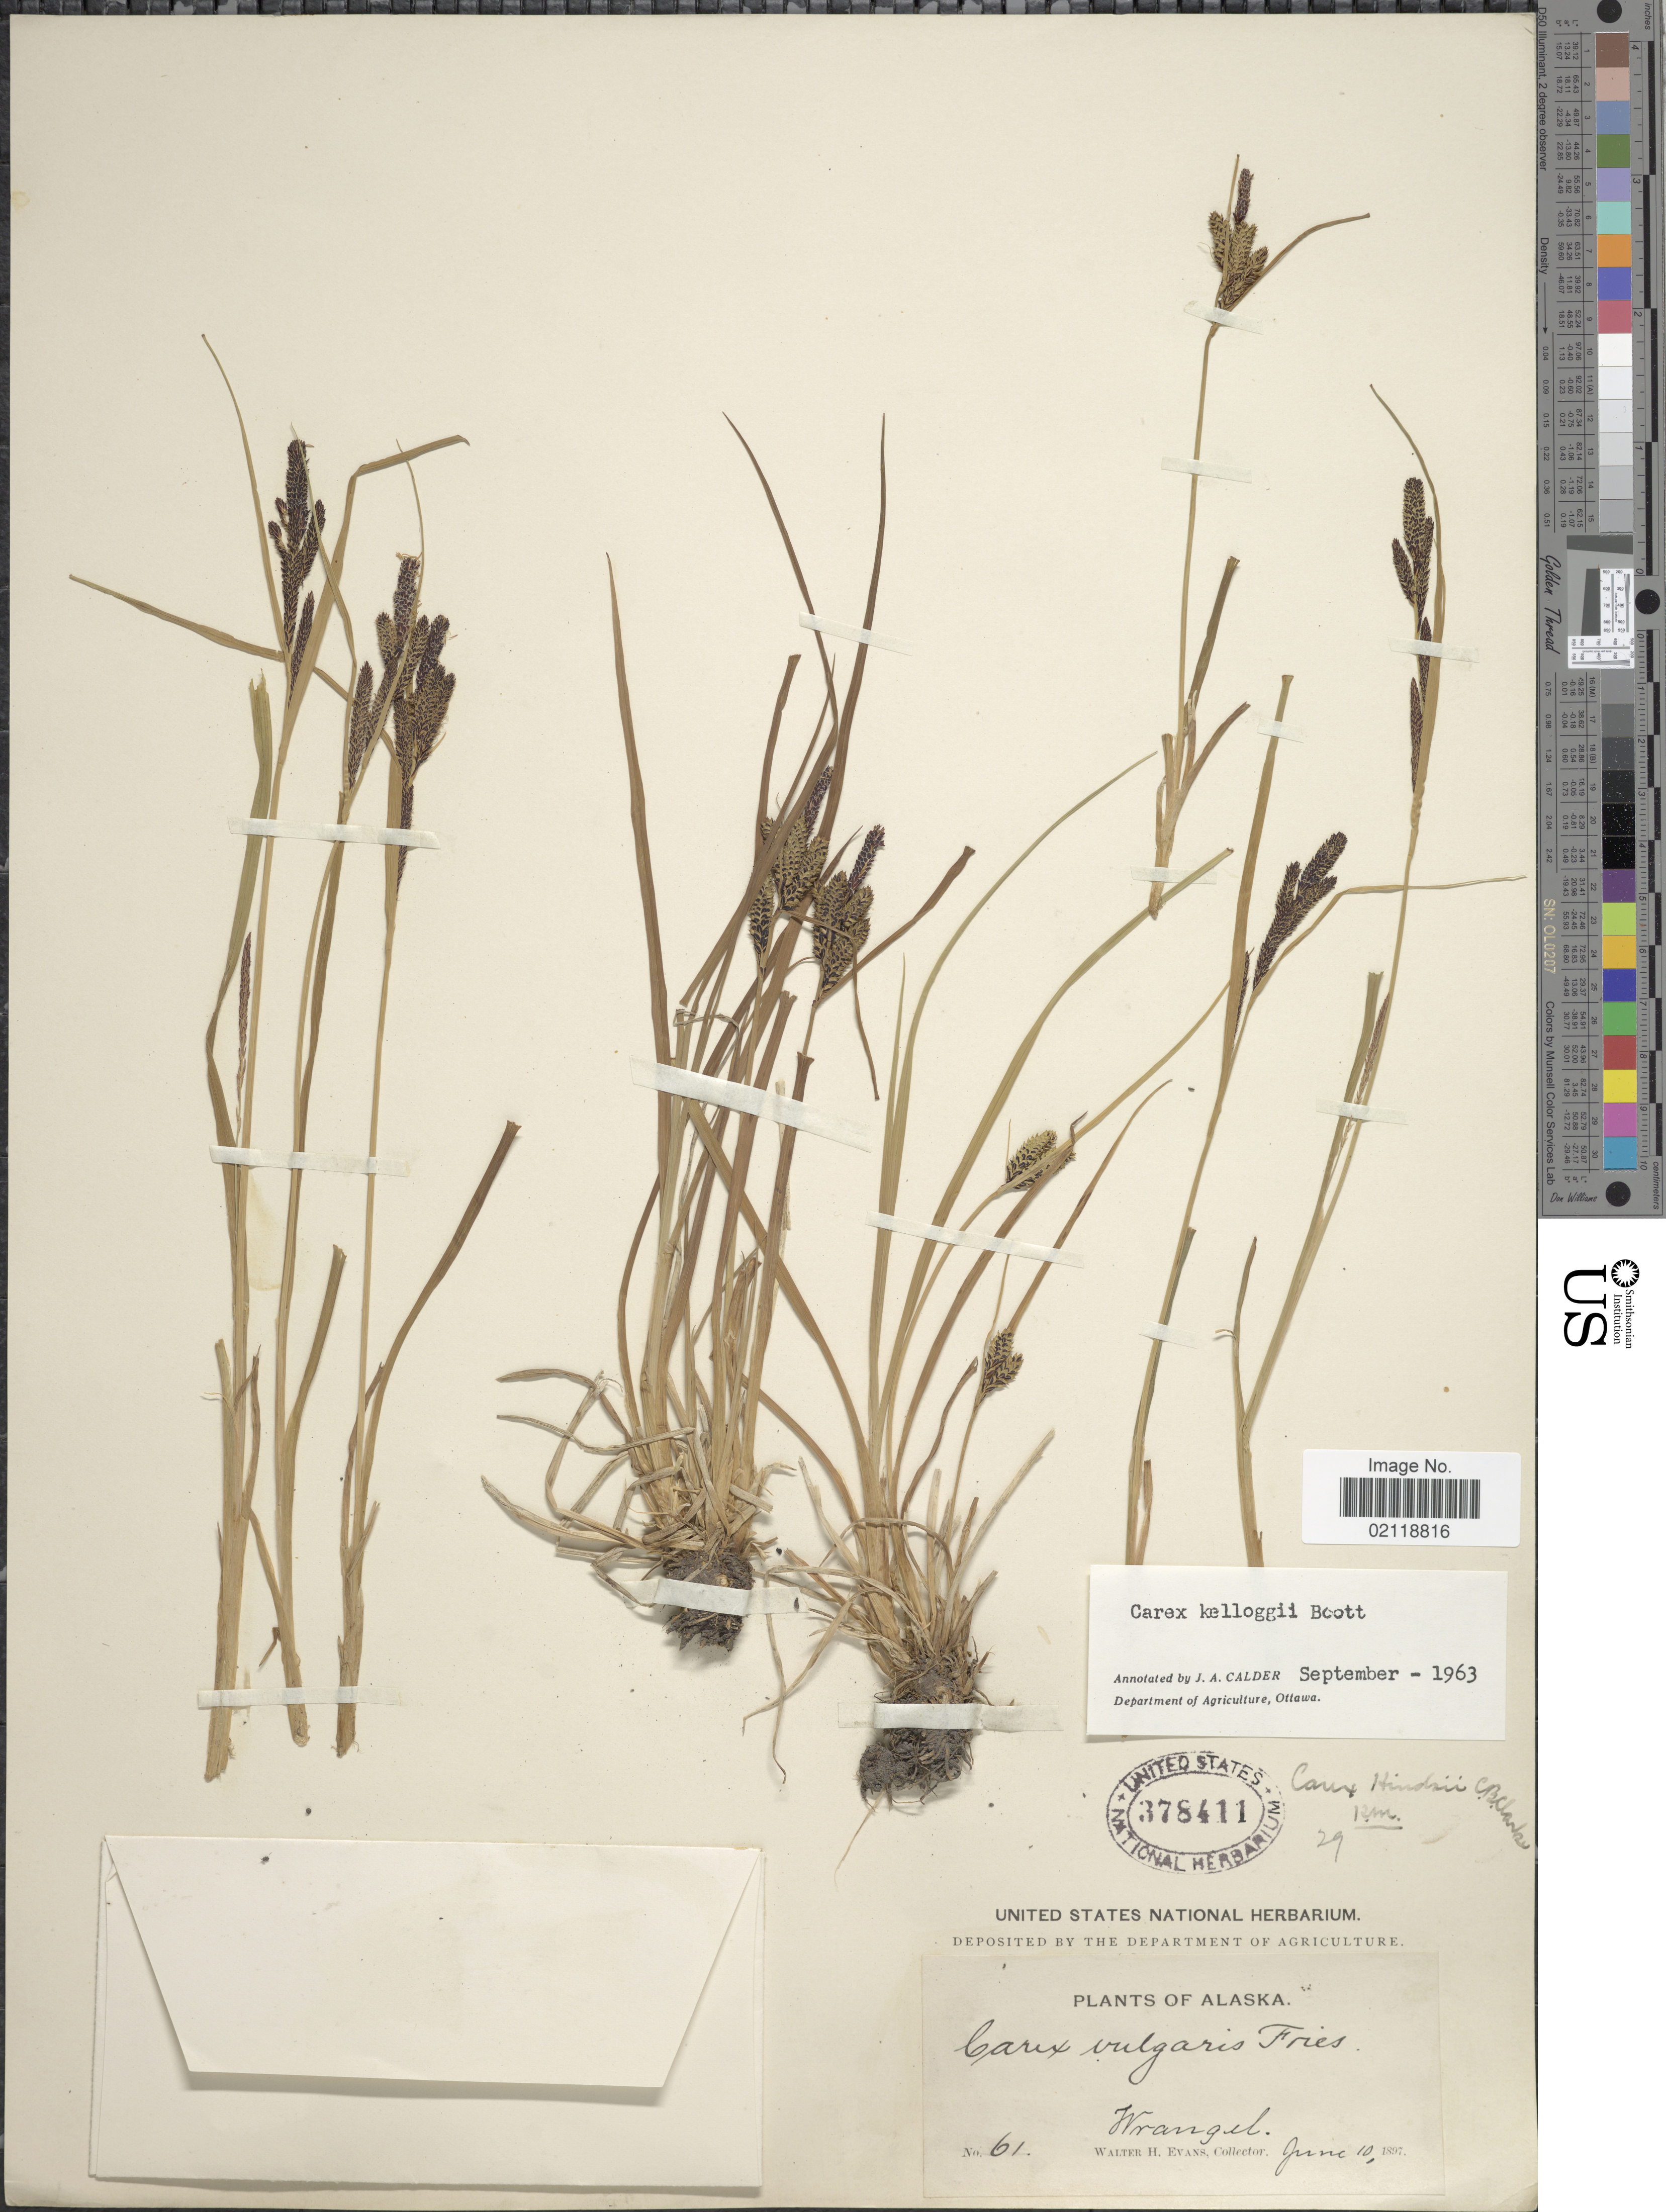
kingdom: Plantae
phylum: Tracheophyta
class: Liliopsida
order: Poales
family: Cyperaceae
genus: Carex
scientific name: Carex kelloggii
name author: W. Boott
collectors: W. H. Evans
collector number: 61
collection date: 1897-06-10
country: United States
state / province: Alaska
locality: Wrangell.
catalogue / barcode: US 378411